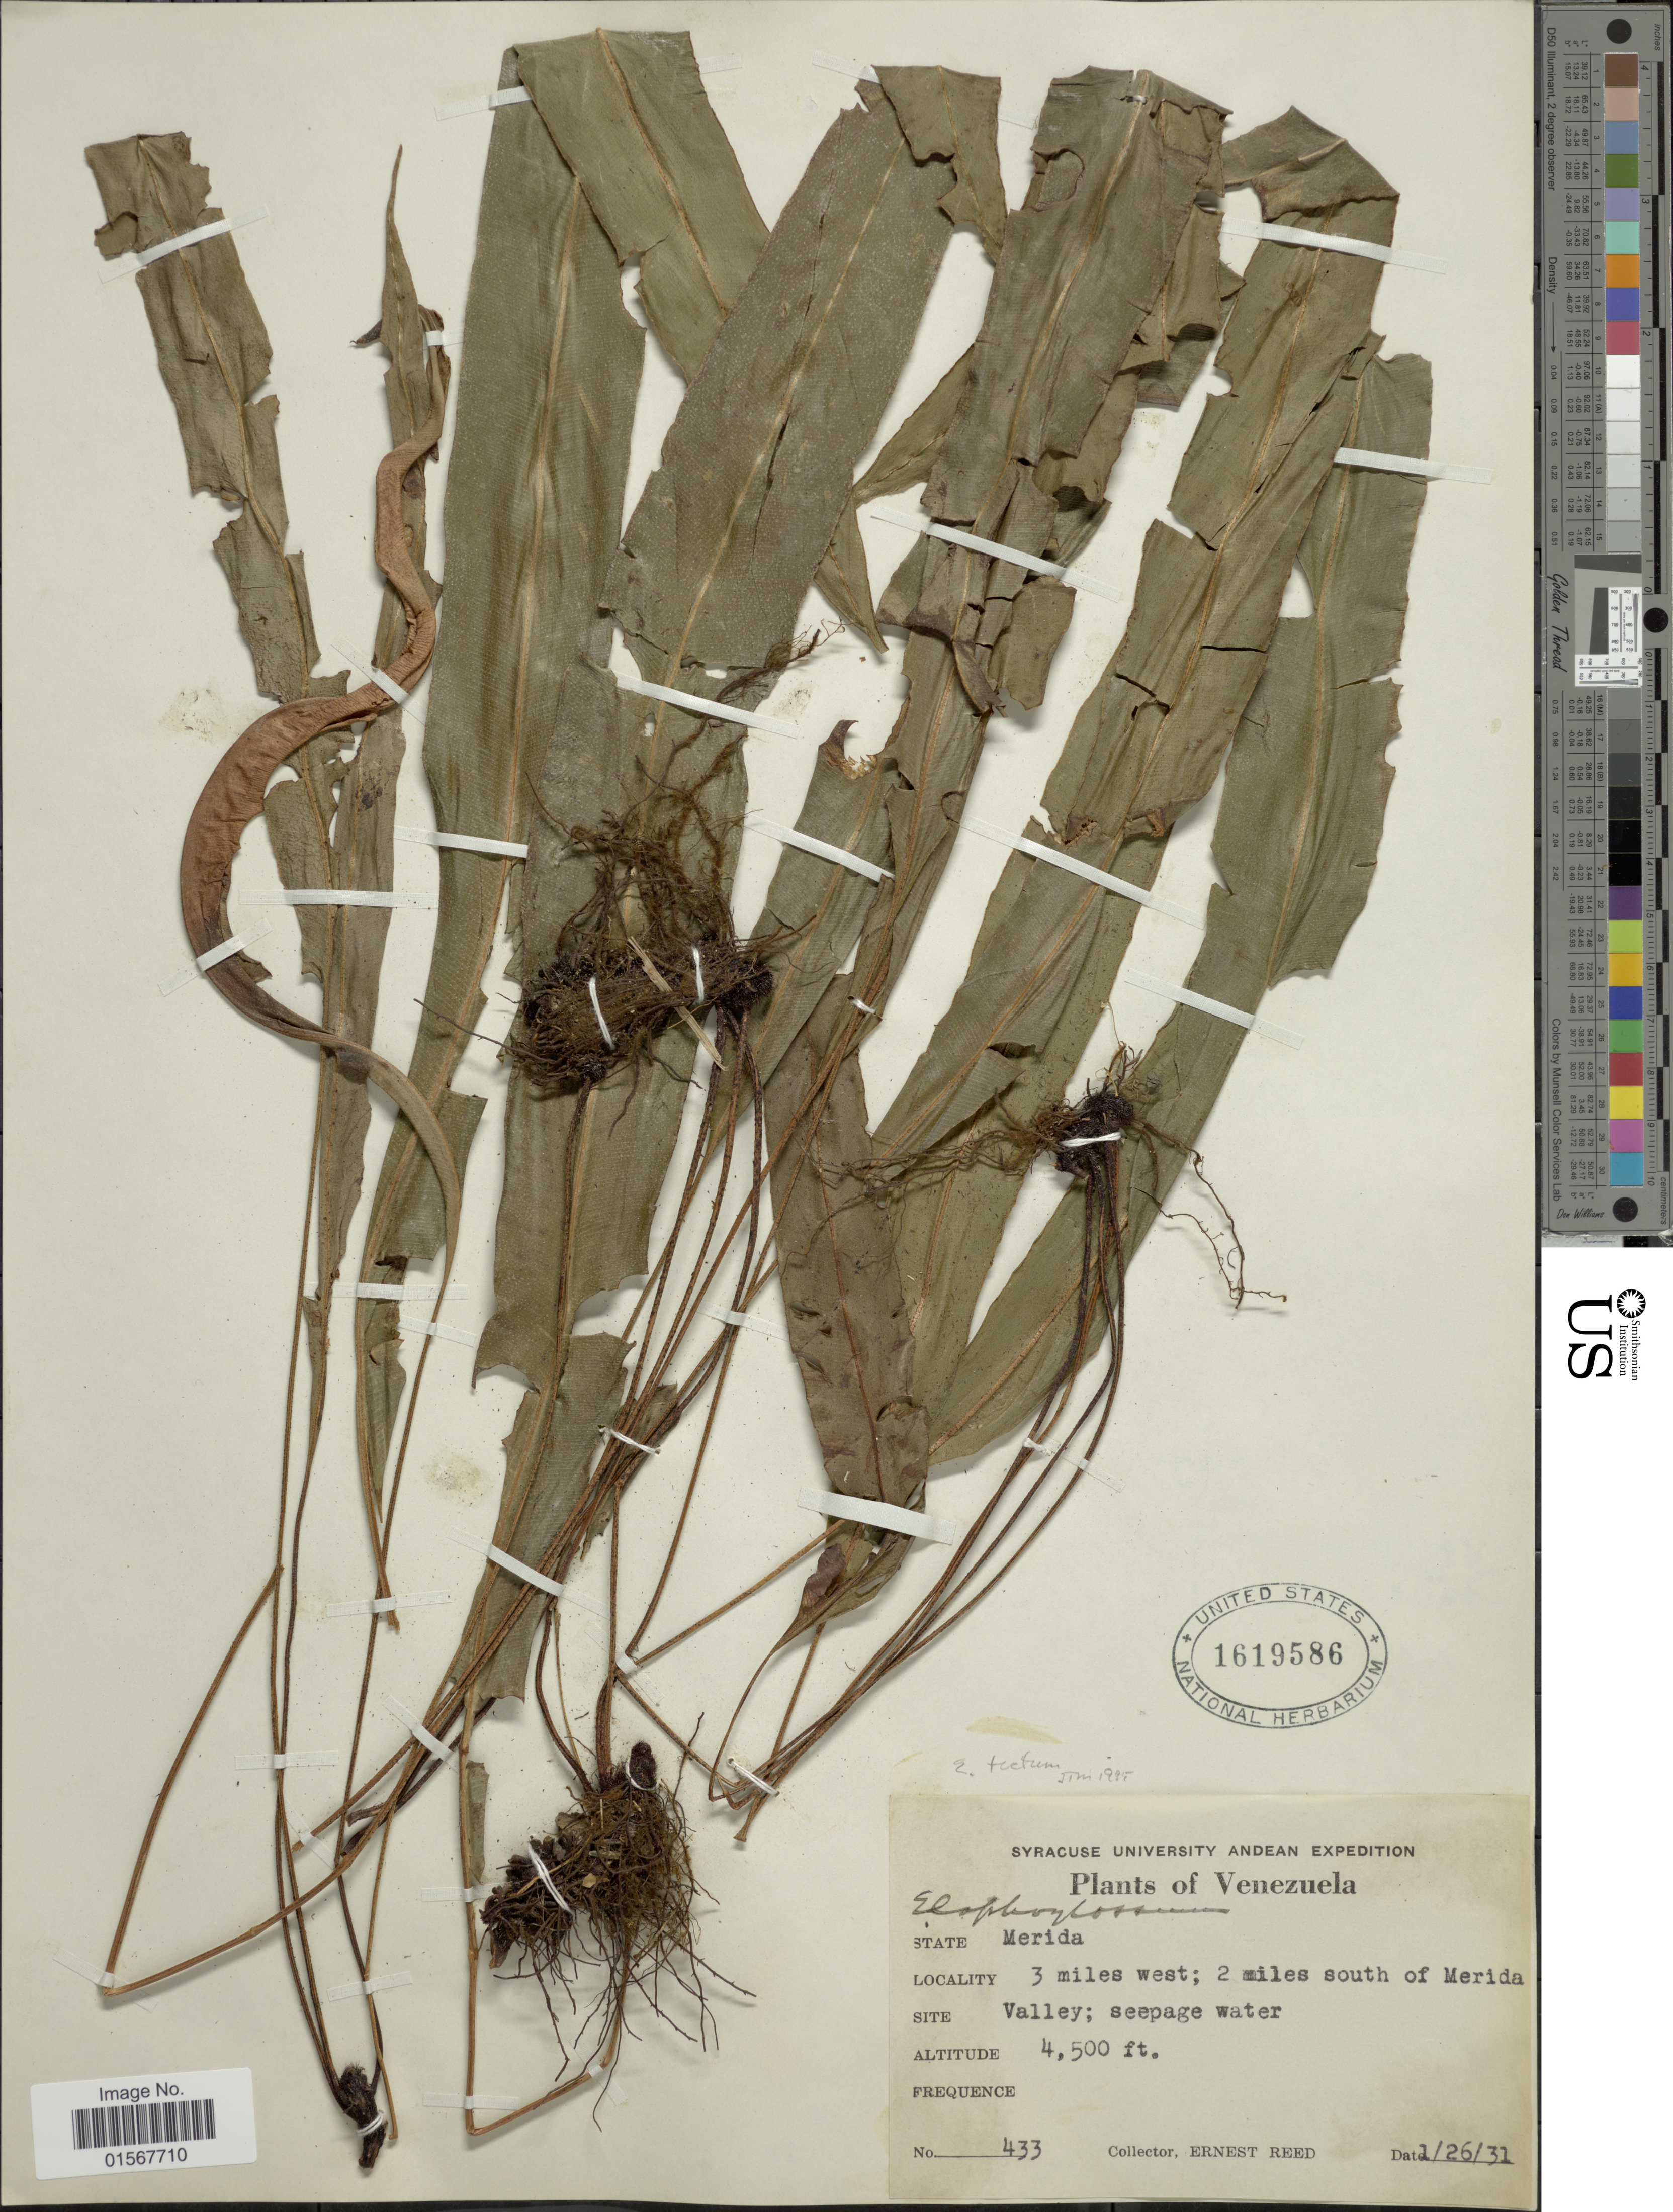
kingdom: Plantae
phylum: Tracheophyta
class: Polypodiopsida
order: Polypodiales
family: Dryopteridaceae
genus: Elaphoglossum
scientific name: Elaphoglossum tectum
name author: (Humb. & Bonpl.) Moore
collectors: E. Reed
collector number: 433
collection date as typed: Transcribed d/m/y: 26/2/31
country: Venezuela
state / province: Mérida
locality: State Merida, 3 miles west; 2 miles south of Merida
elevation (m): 1372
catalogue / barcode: US 1619586